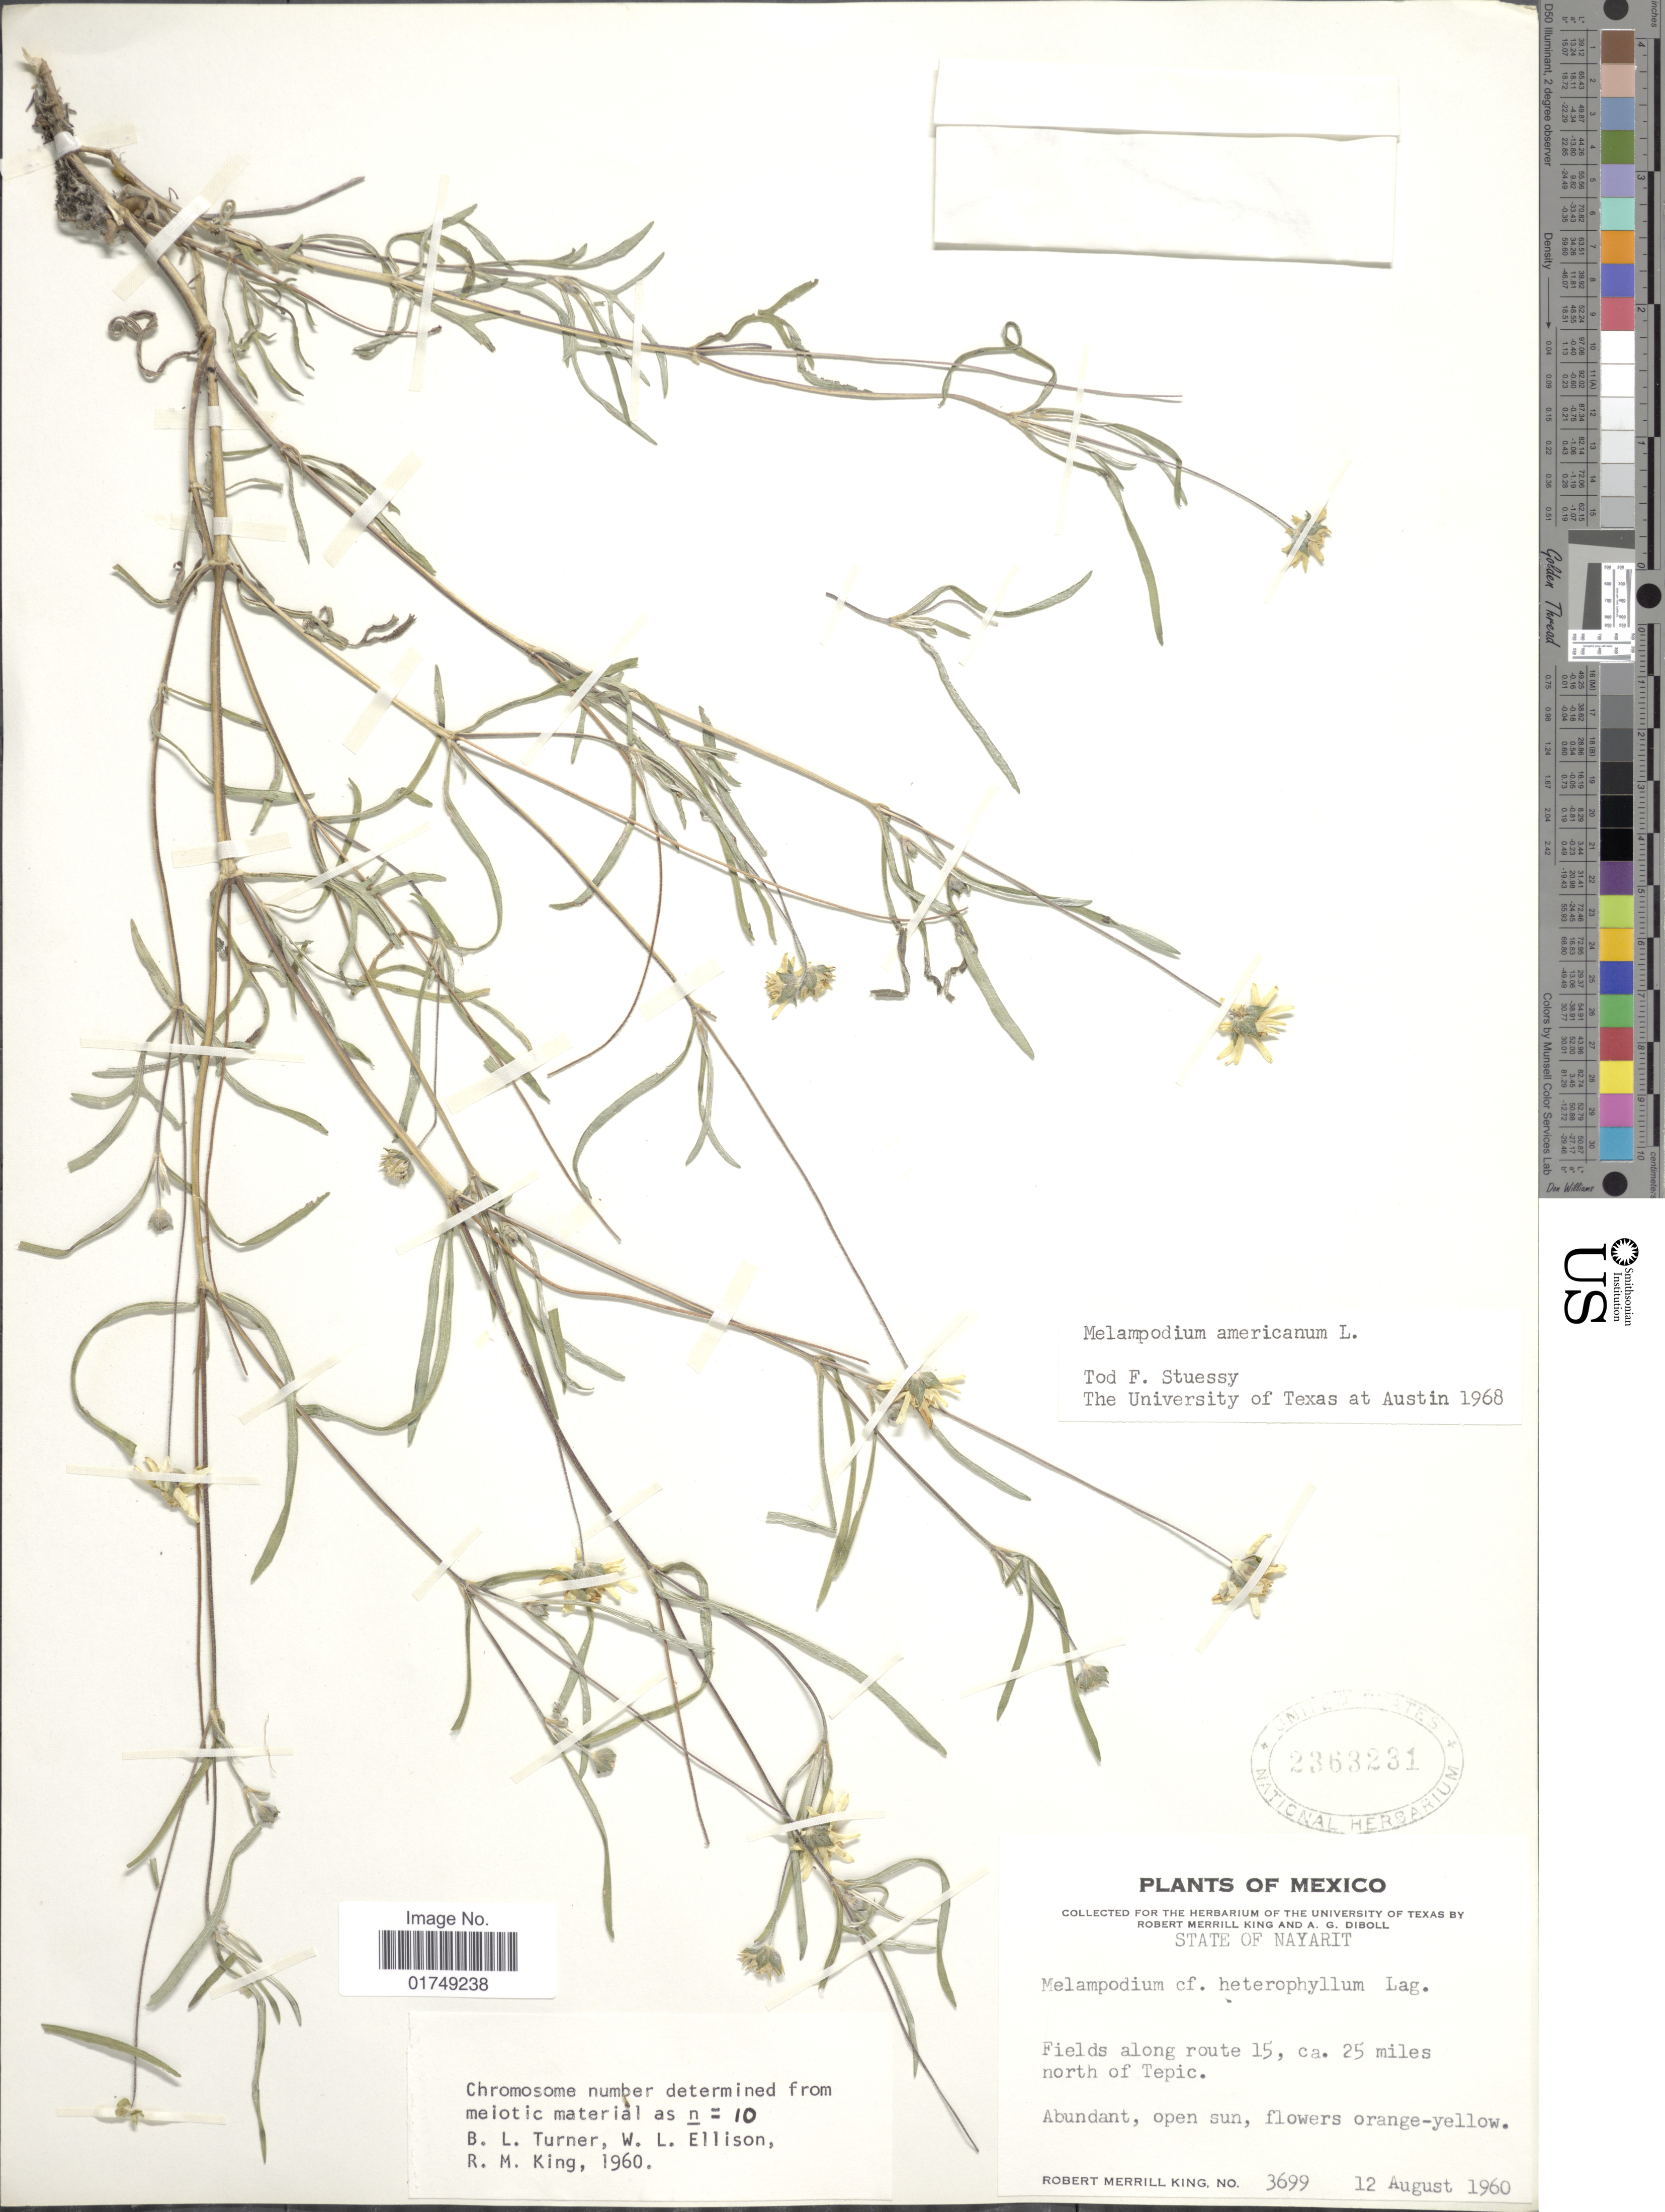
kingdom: Plantae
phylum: Tracheophyta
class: Magnoliopsida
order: Asterales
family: Asteraceae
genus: Melampodium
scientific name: Melampodium americanum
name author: L.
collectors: R. M. King & A. Diboll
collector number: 3699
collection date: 1960-08-12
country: Mexico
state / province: Nayarit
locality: Fields along route 15, ca 25 miles north of Tepic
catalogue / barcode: US 2363231